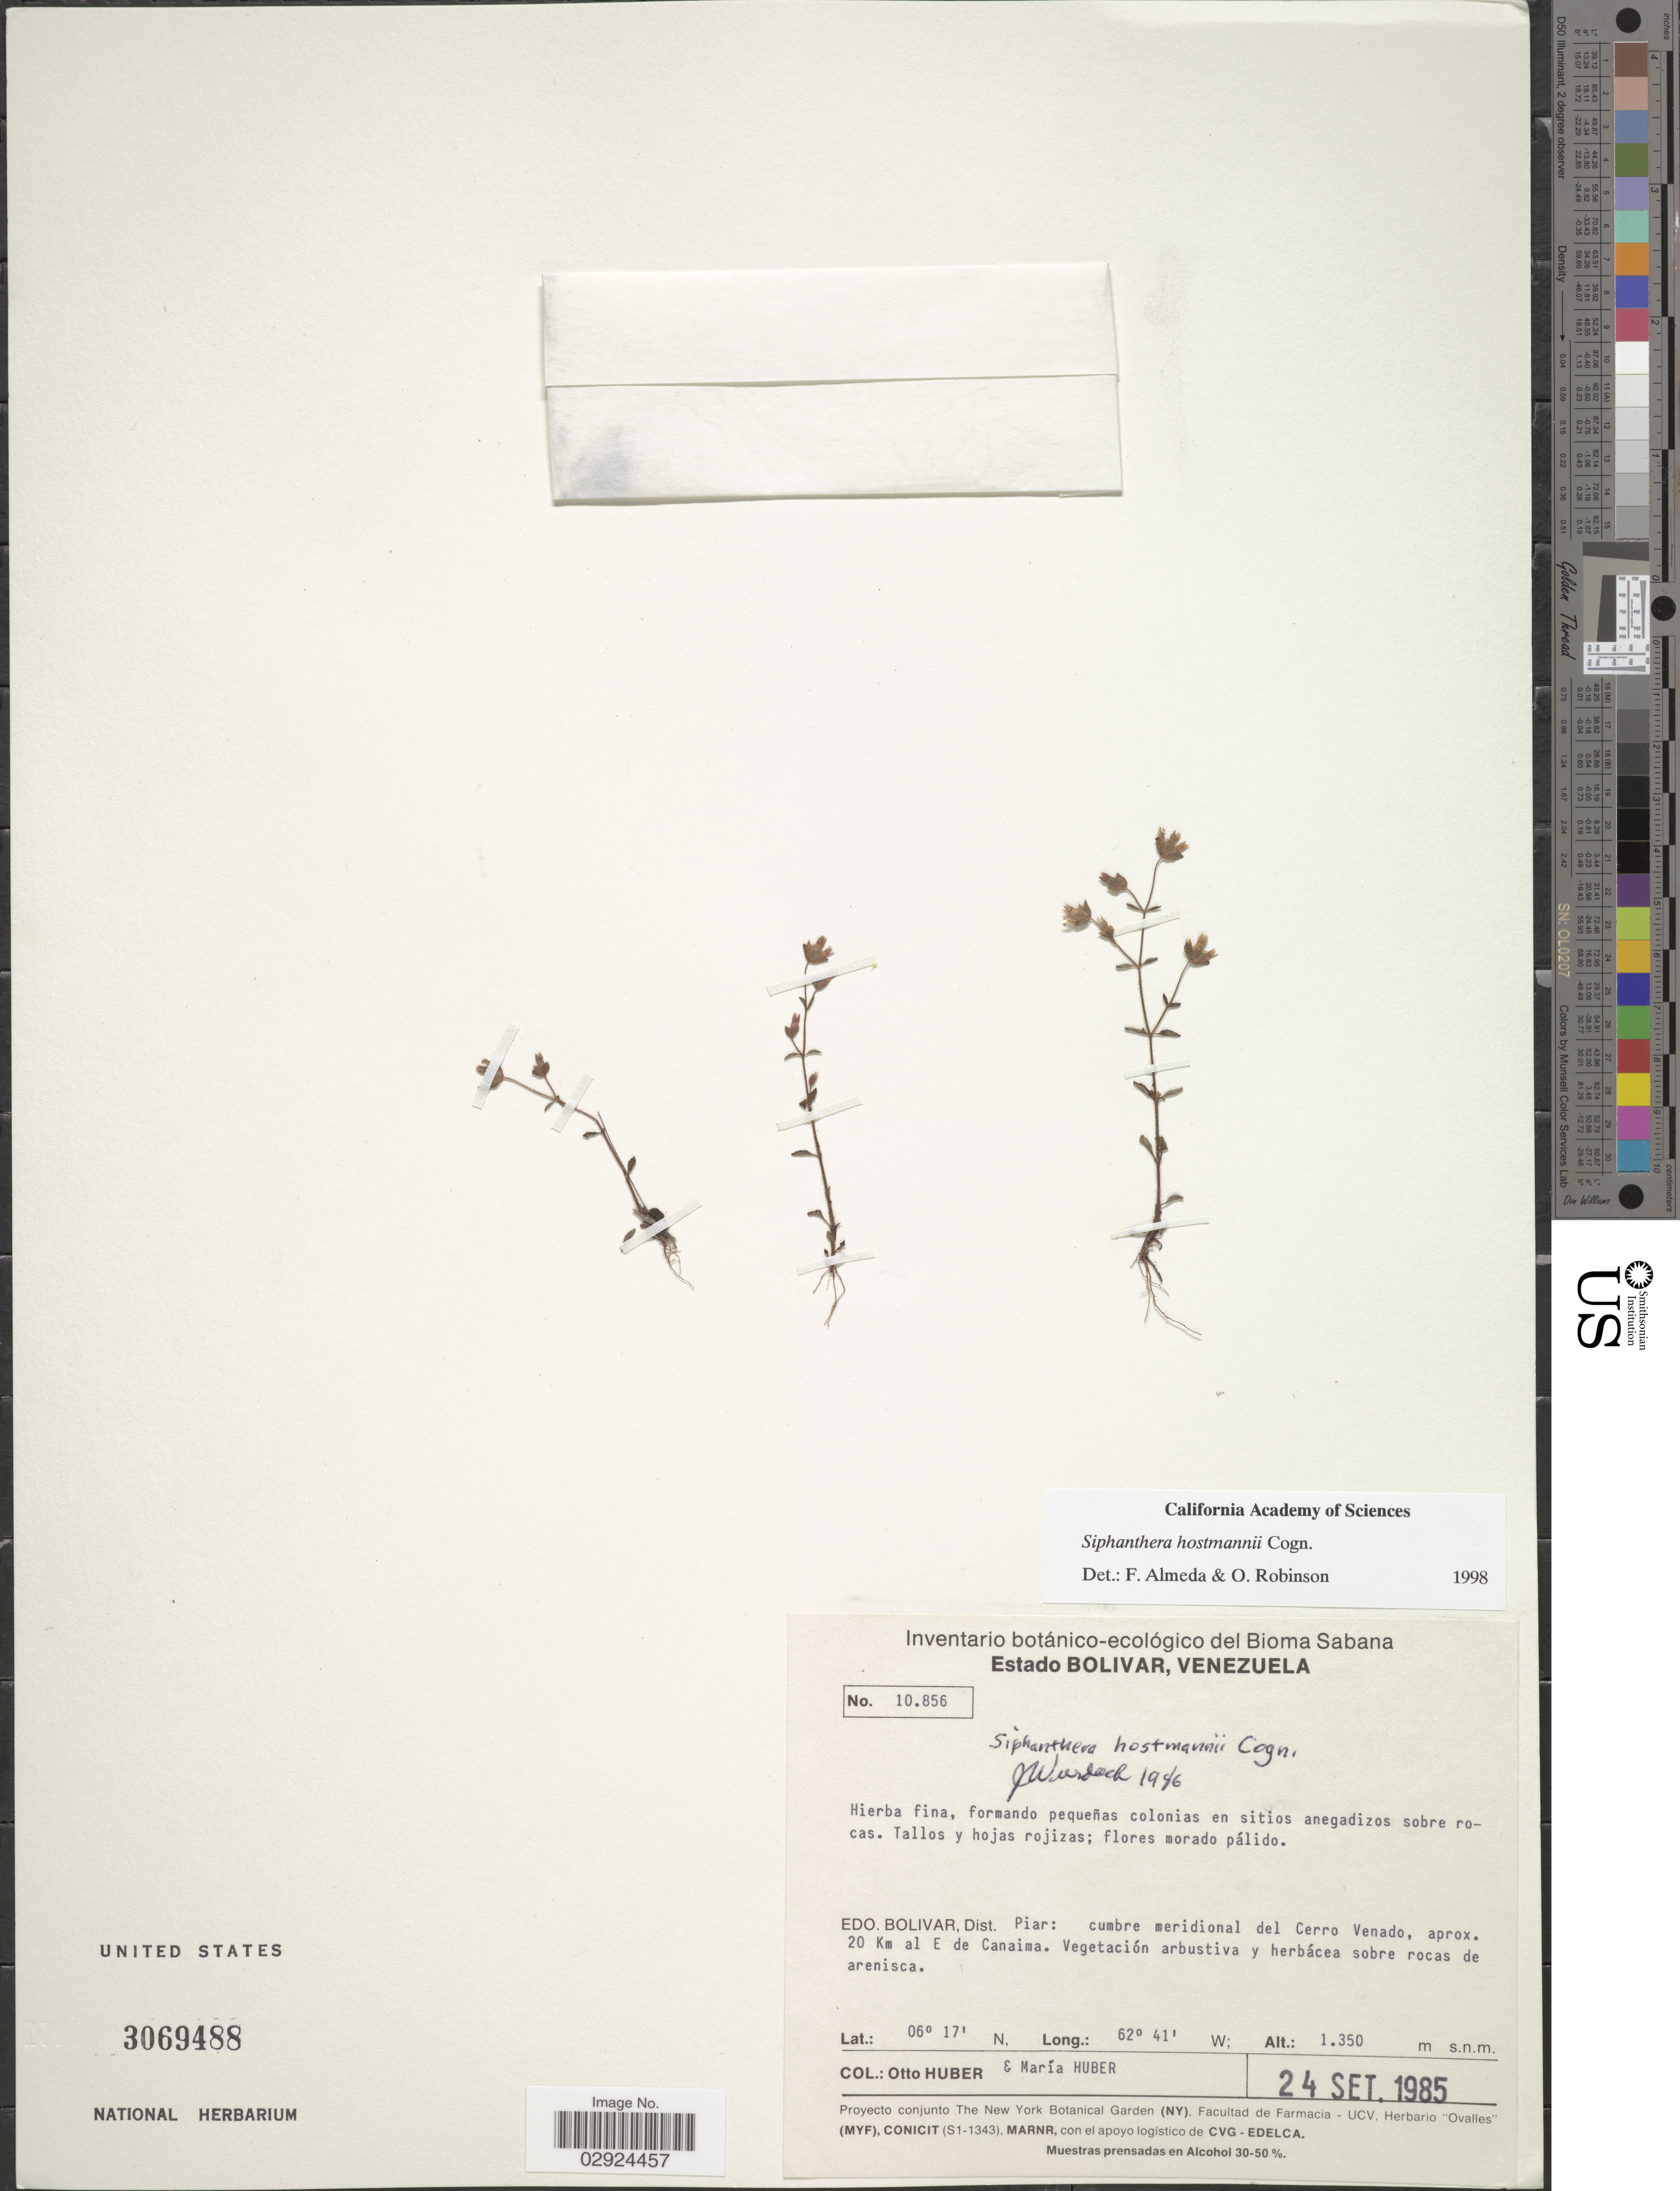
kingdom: Plantae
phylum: Tracheophyta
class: Magnoliopsida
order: Myrtales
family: Melastomataceae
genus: Siphanthera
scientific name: Siphanthera hostmannii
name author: Cogn.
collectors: O. Huber & M. Huber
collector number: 10856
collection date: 1985-09-24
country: Venezuela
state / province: Bolivar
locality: Dist. Piar: cumbre meridional del Cerro Venado, aprox. 20 Km al E de Canaima.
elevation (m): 1350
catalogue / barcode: US 3069488